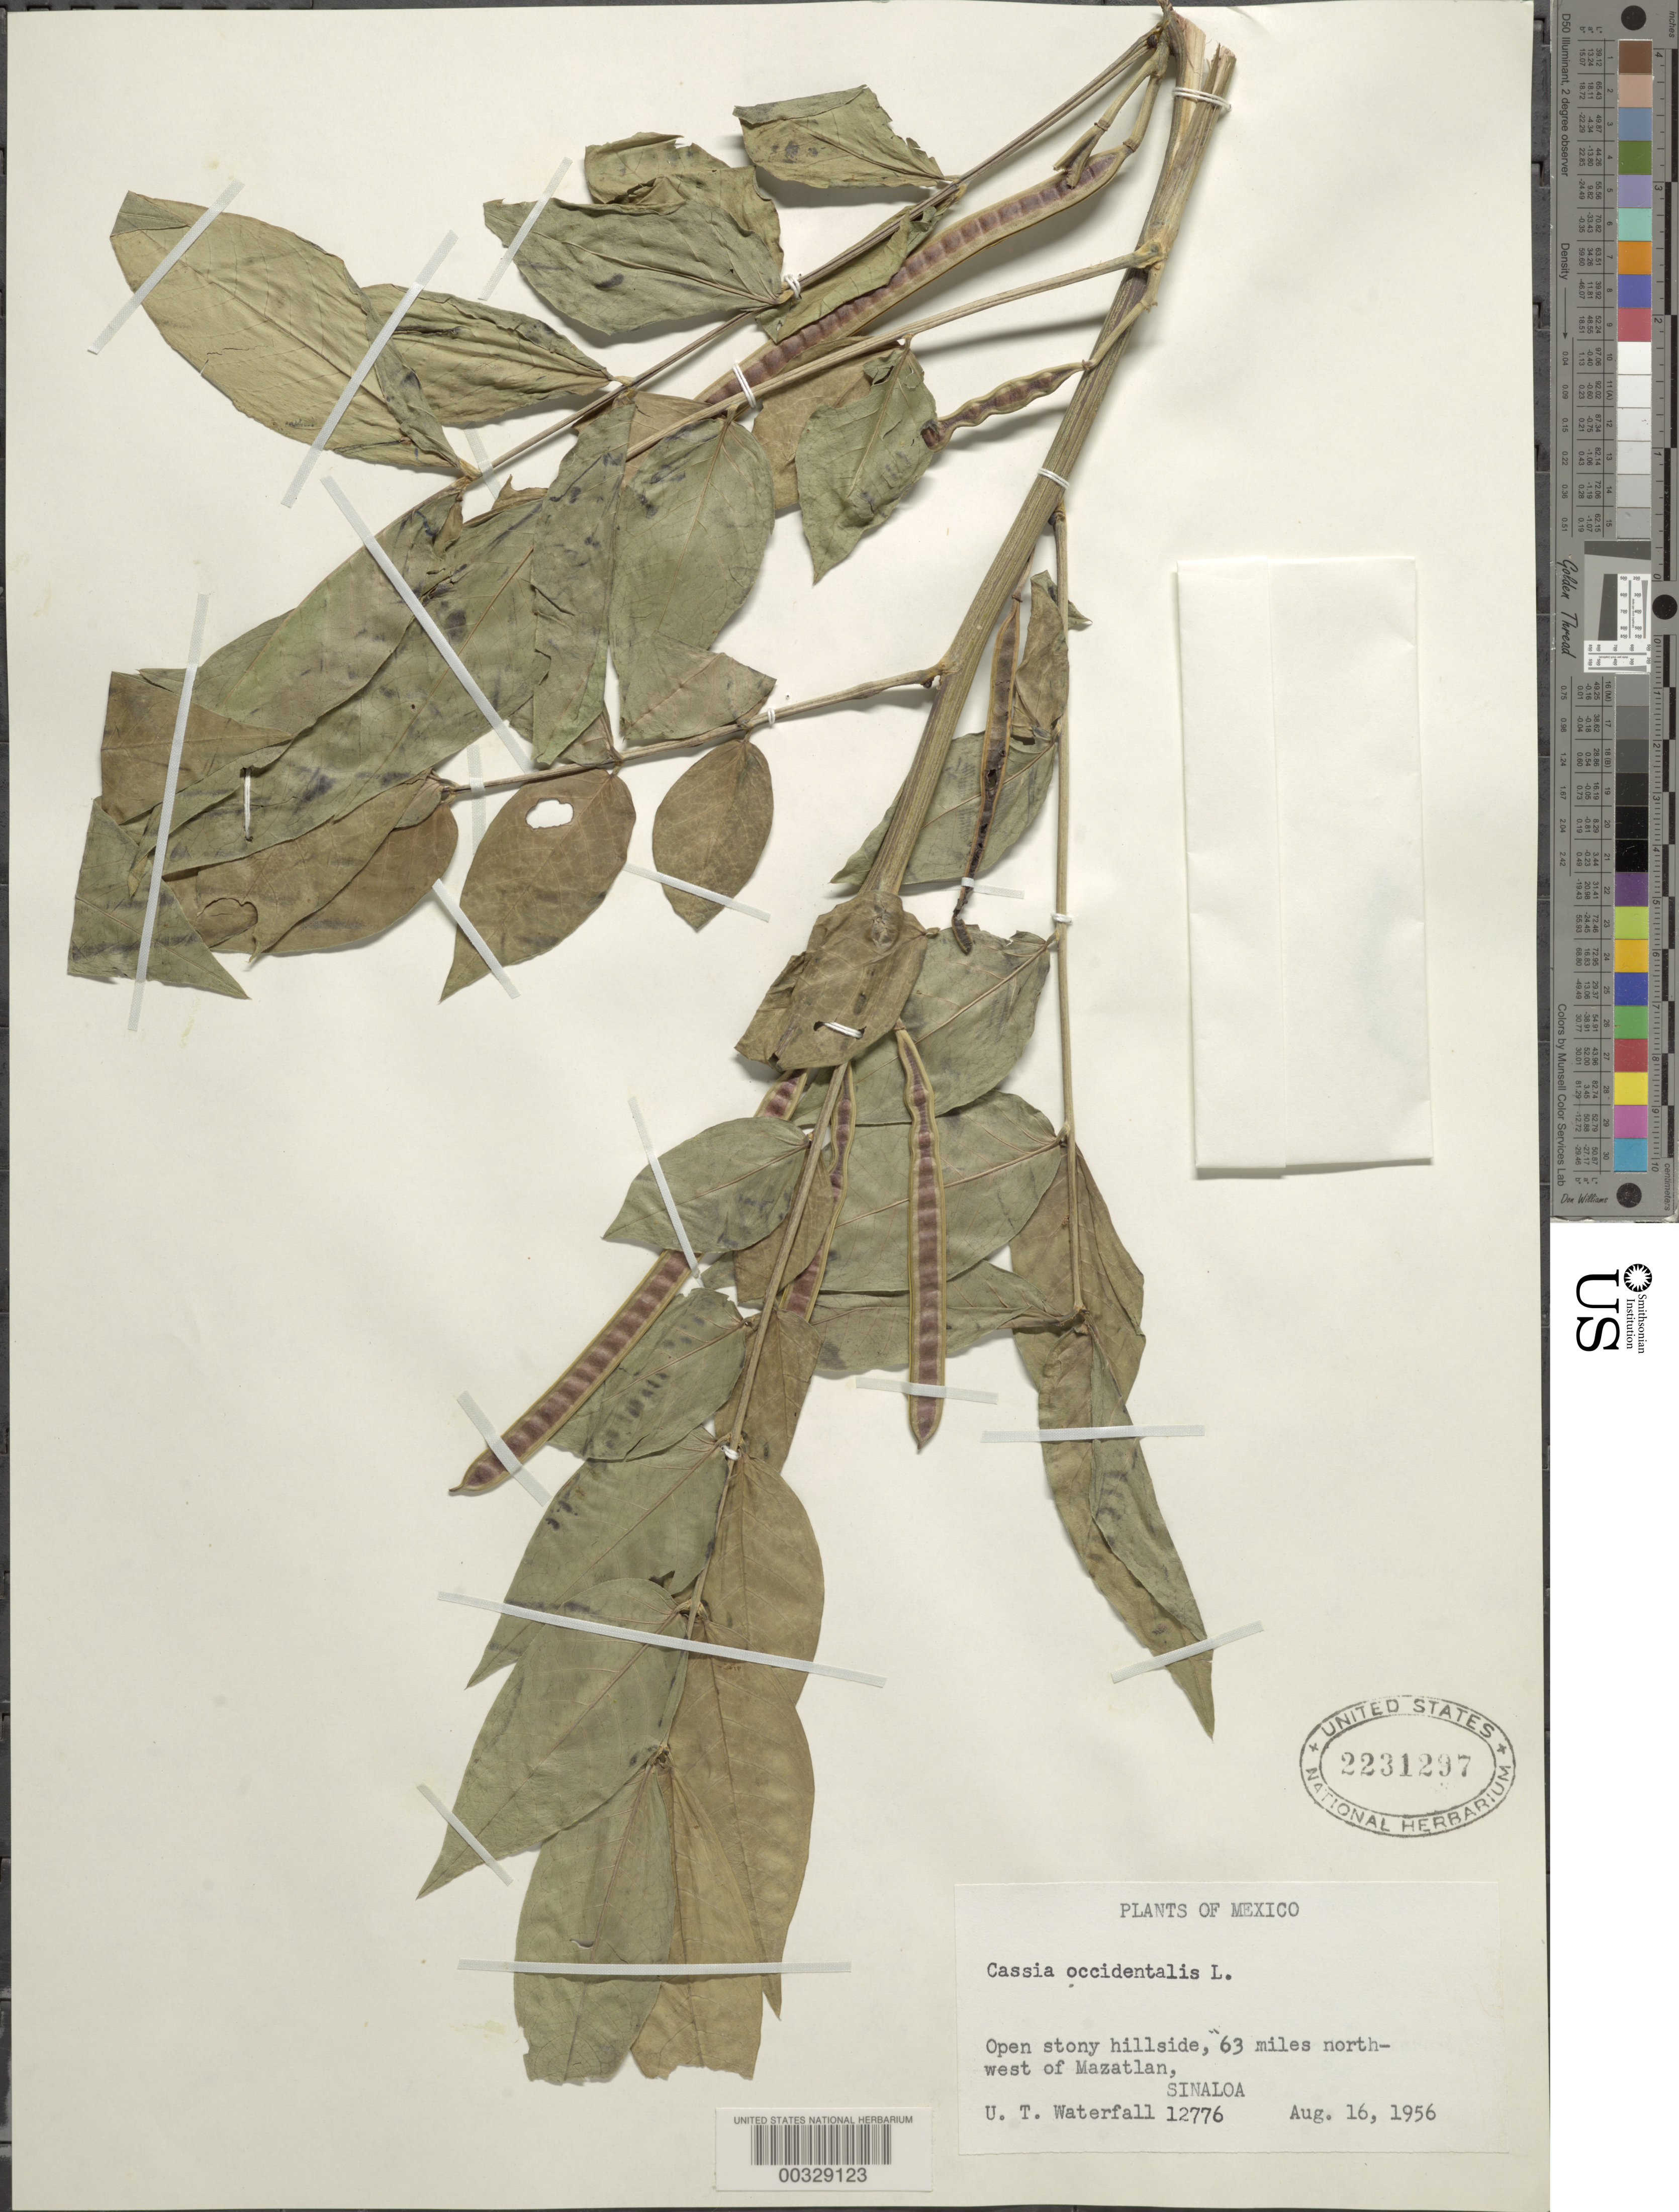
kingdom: Plantae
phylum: Tracheophyta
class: Magnoliopsida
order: Fabales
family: Fabaceae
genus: Senna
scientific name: Senna occidentalis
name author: (L.) Link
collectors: U. T. Waterfall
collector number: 12776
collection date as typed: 16 Aug 1956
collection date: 1956-08-16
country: Mexico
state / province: Sinaloa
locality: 63 mi NW of Mazatlan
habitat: Open stony hillside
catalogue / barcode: US 2231297